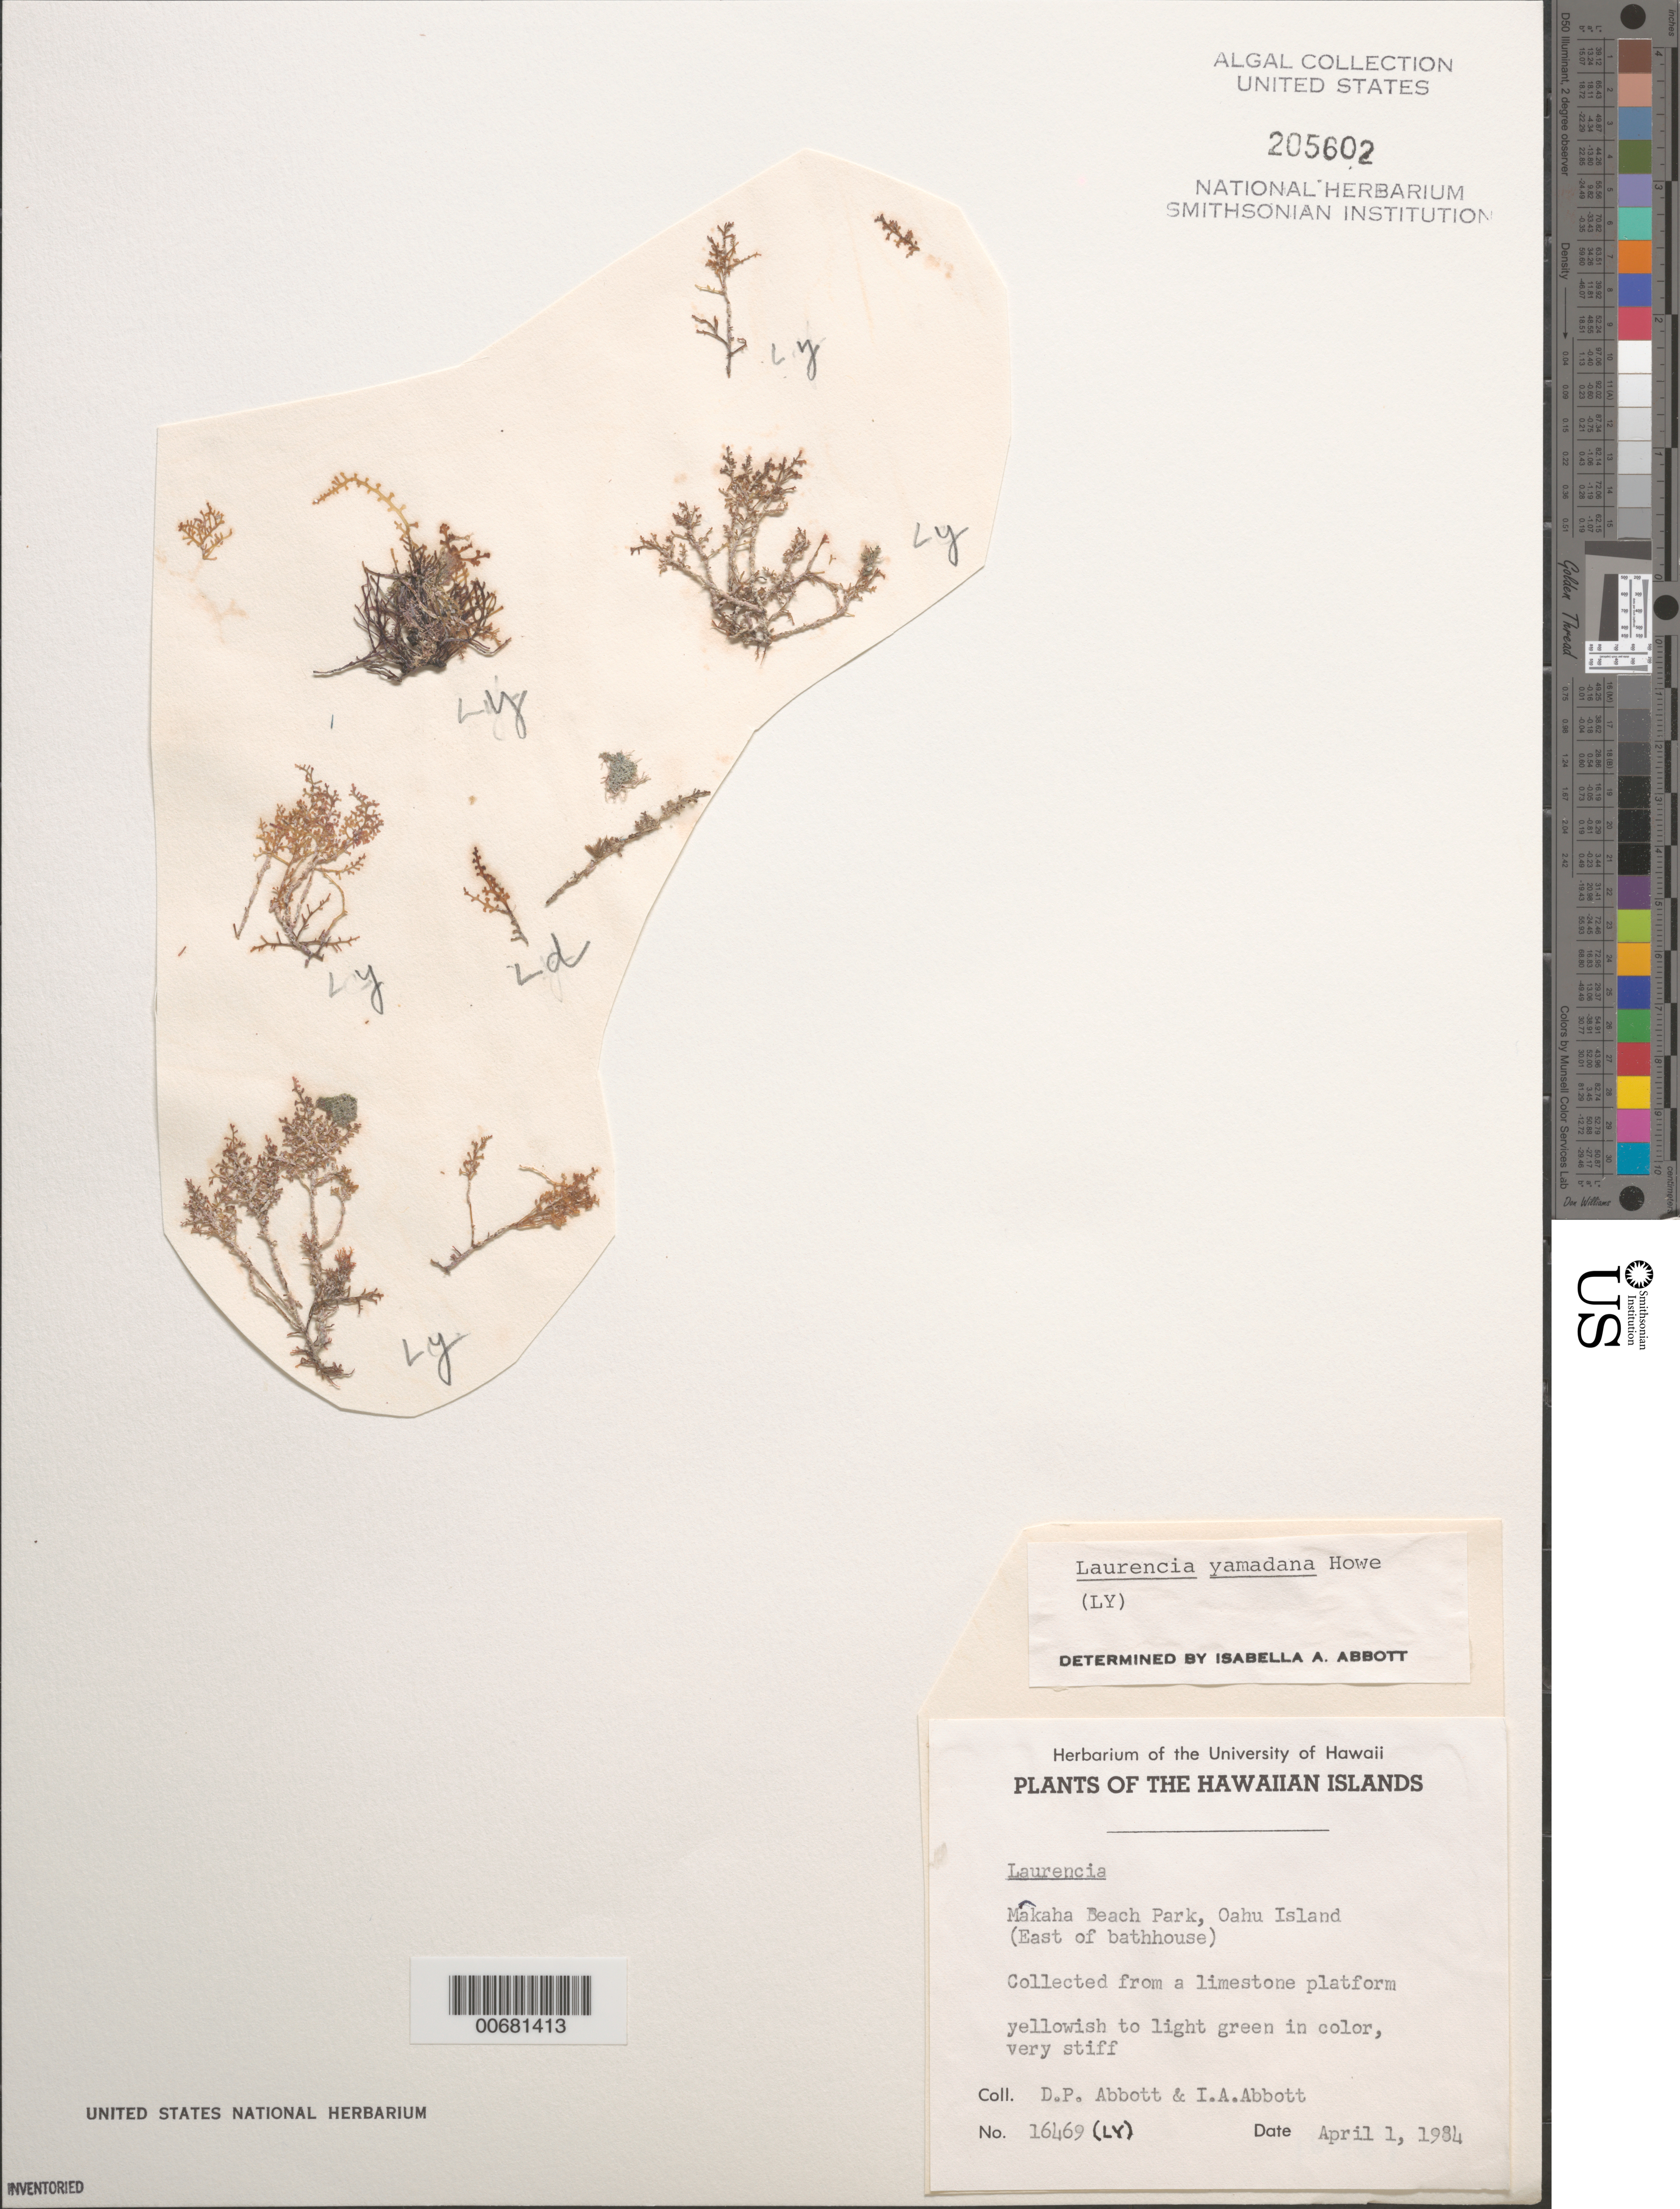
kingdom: Plantae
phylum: Rhodophyta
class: Florideophyceae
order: Ceramiales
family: Rhodomelaceae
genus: Palisada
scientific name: Palisada yamadana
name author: (M. Howe) K.W. Nam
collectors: D. P. Abbott & I. A. Abbott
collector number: IAA 16469 (LY)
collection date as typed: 01 Apr 1984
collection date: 1984-04-01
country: United States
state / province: Hawaii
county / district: Honolulu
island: Oahu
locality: Makaha Beach Park east of bathhouse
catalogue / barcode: US 205602